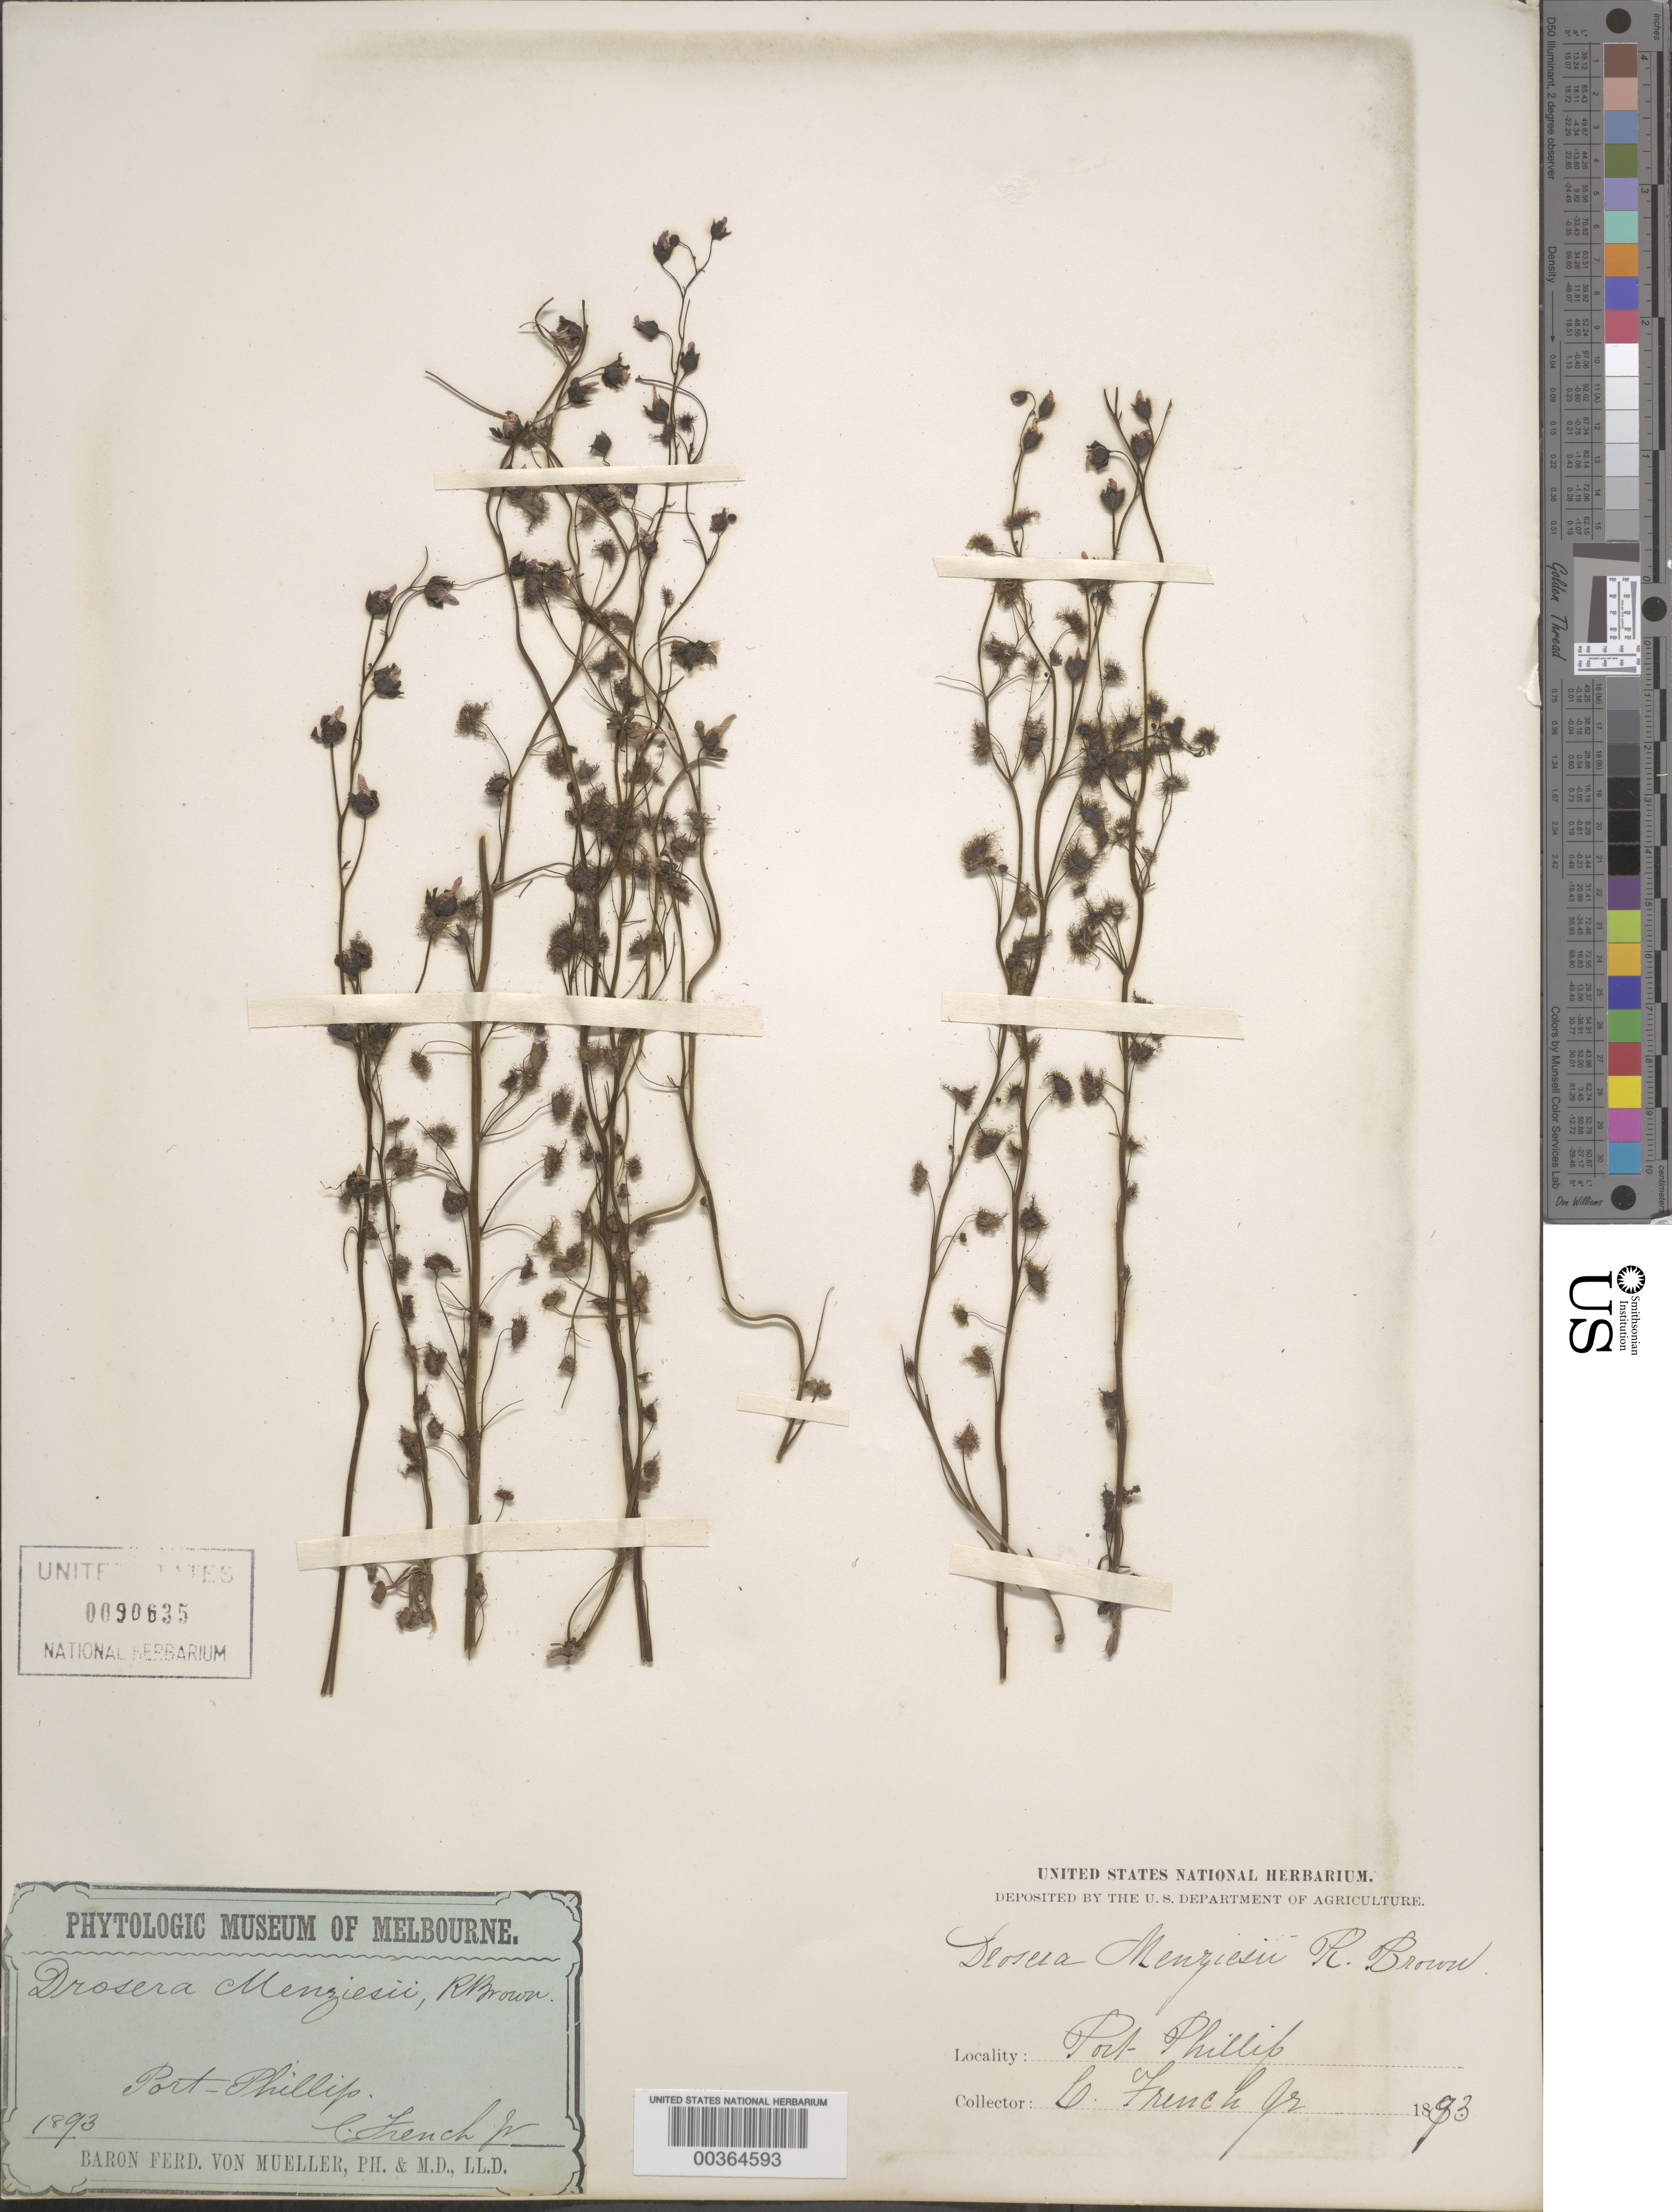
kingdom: Plantae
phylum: Tracheophyta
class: Magnoliopsida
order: Caryophyllales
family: Droseraceae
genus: Drosera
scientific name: Drosera menziesii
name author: R. Br. ex DC.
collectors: C. French Jr.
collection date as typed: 1893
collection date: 1893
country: Australia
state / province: Victoria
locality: Port phillip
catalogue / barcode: US 90635